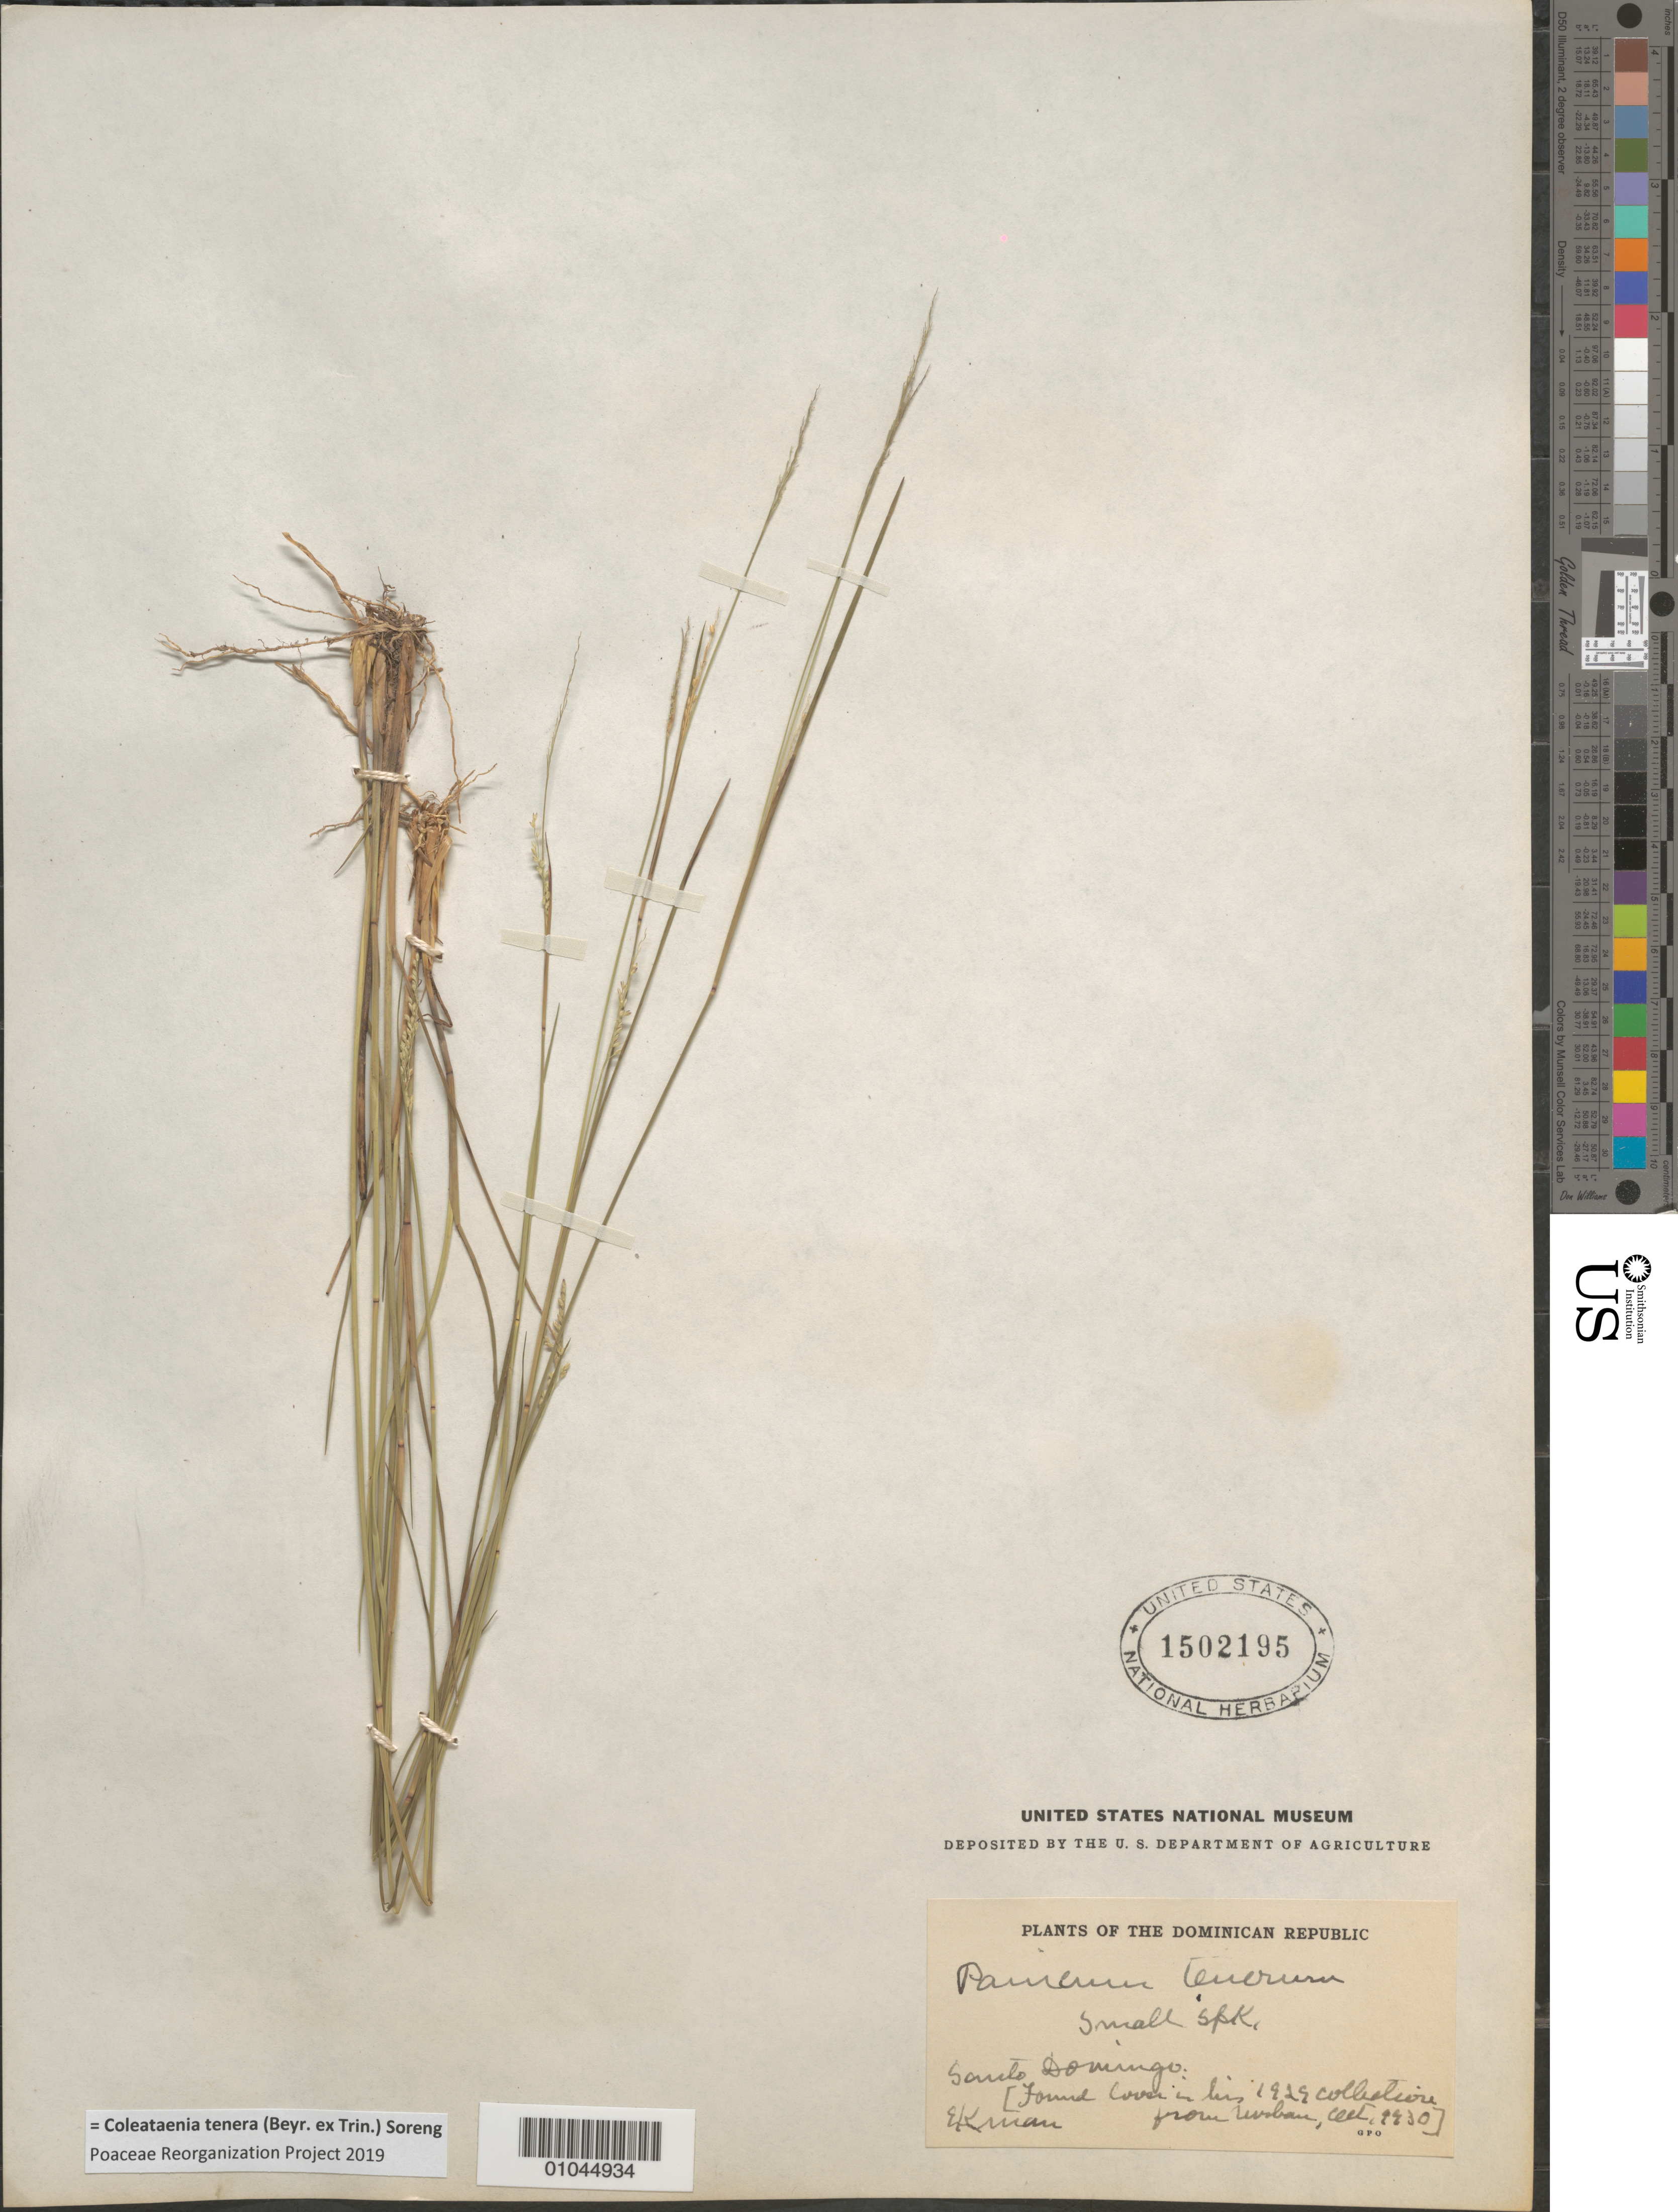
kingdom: Plantae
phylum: Tracheophyta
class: Liliopsida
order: Poales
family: Poaceae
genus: Panicum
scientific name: Panicum tenerum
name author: Beyrich ex Trin.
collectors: E. L. Ekman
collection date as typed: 1930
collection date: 1930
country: Dominican Republic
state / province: Distrito Nacional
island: Hispaniola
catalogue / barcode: US 1502195